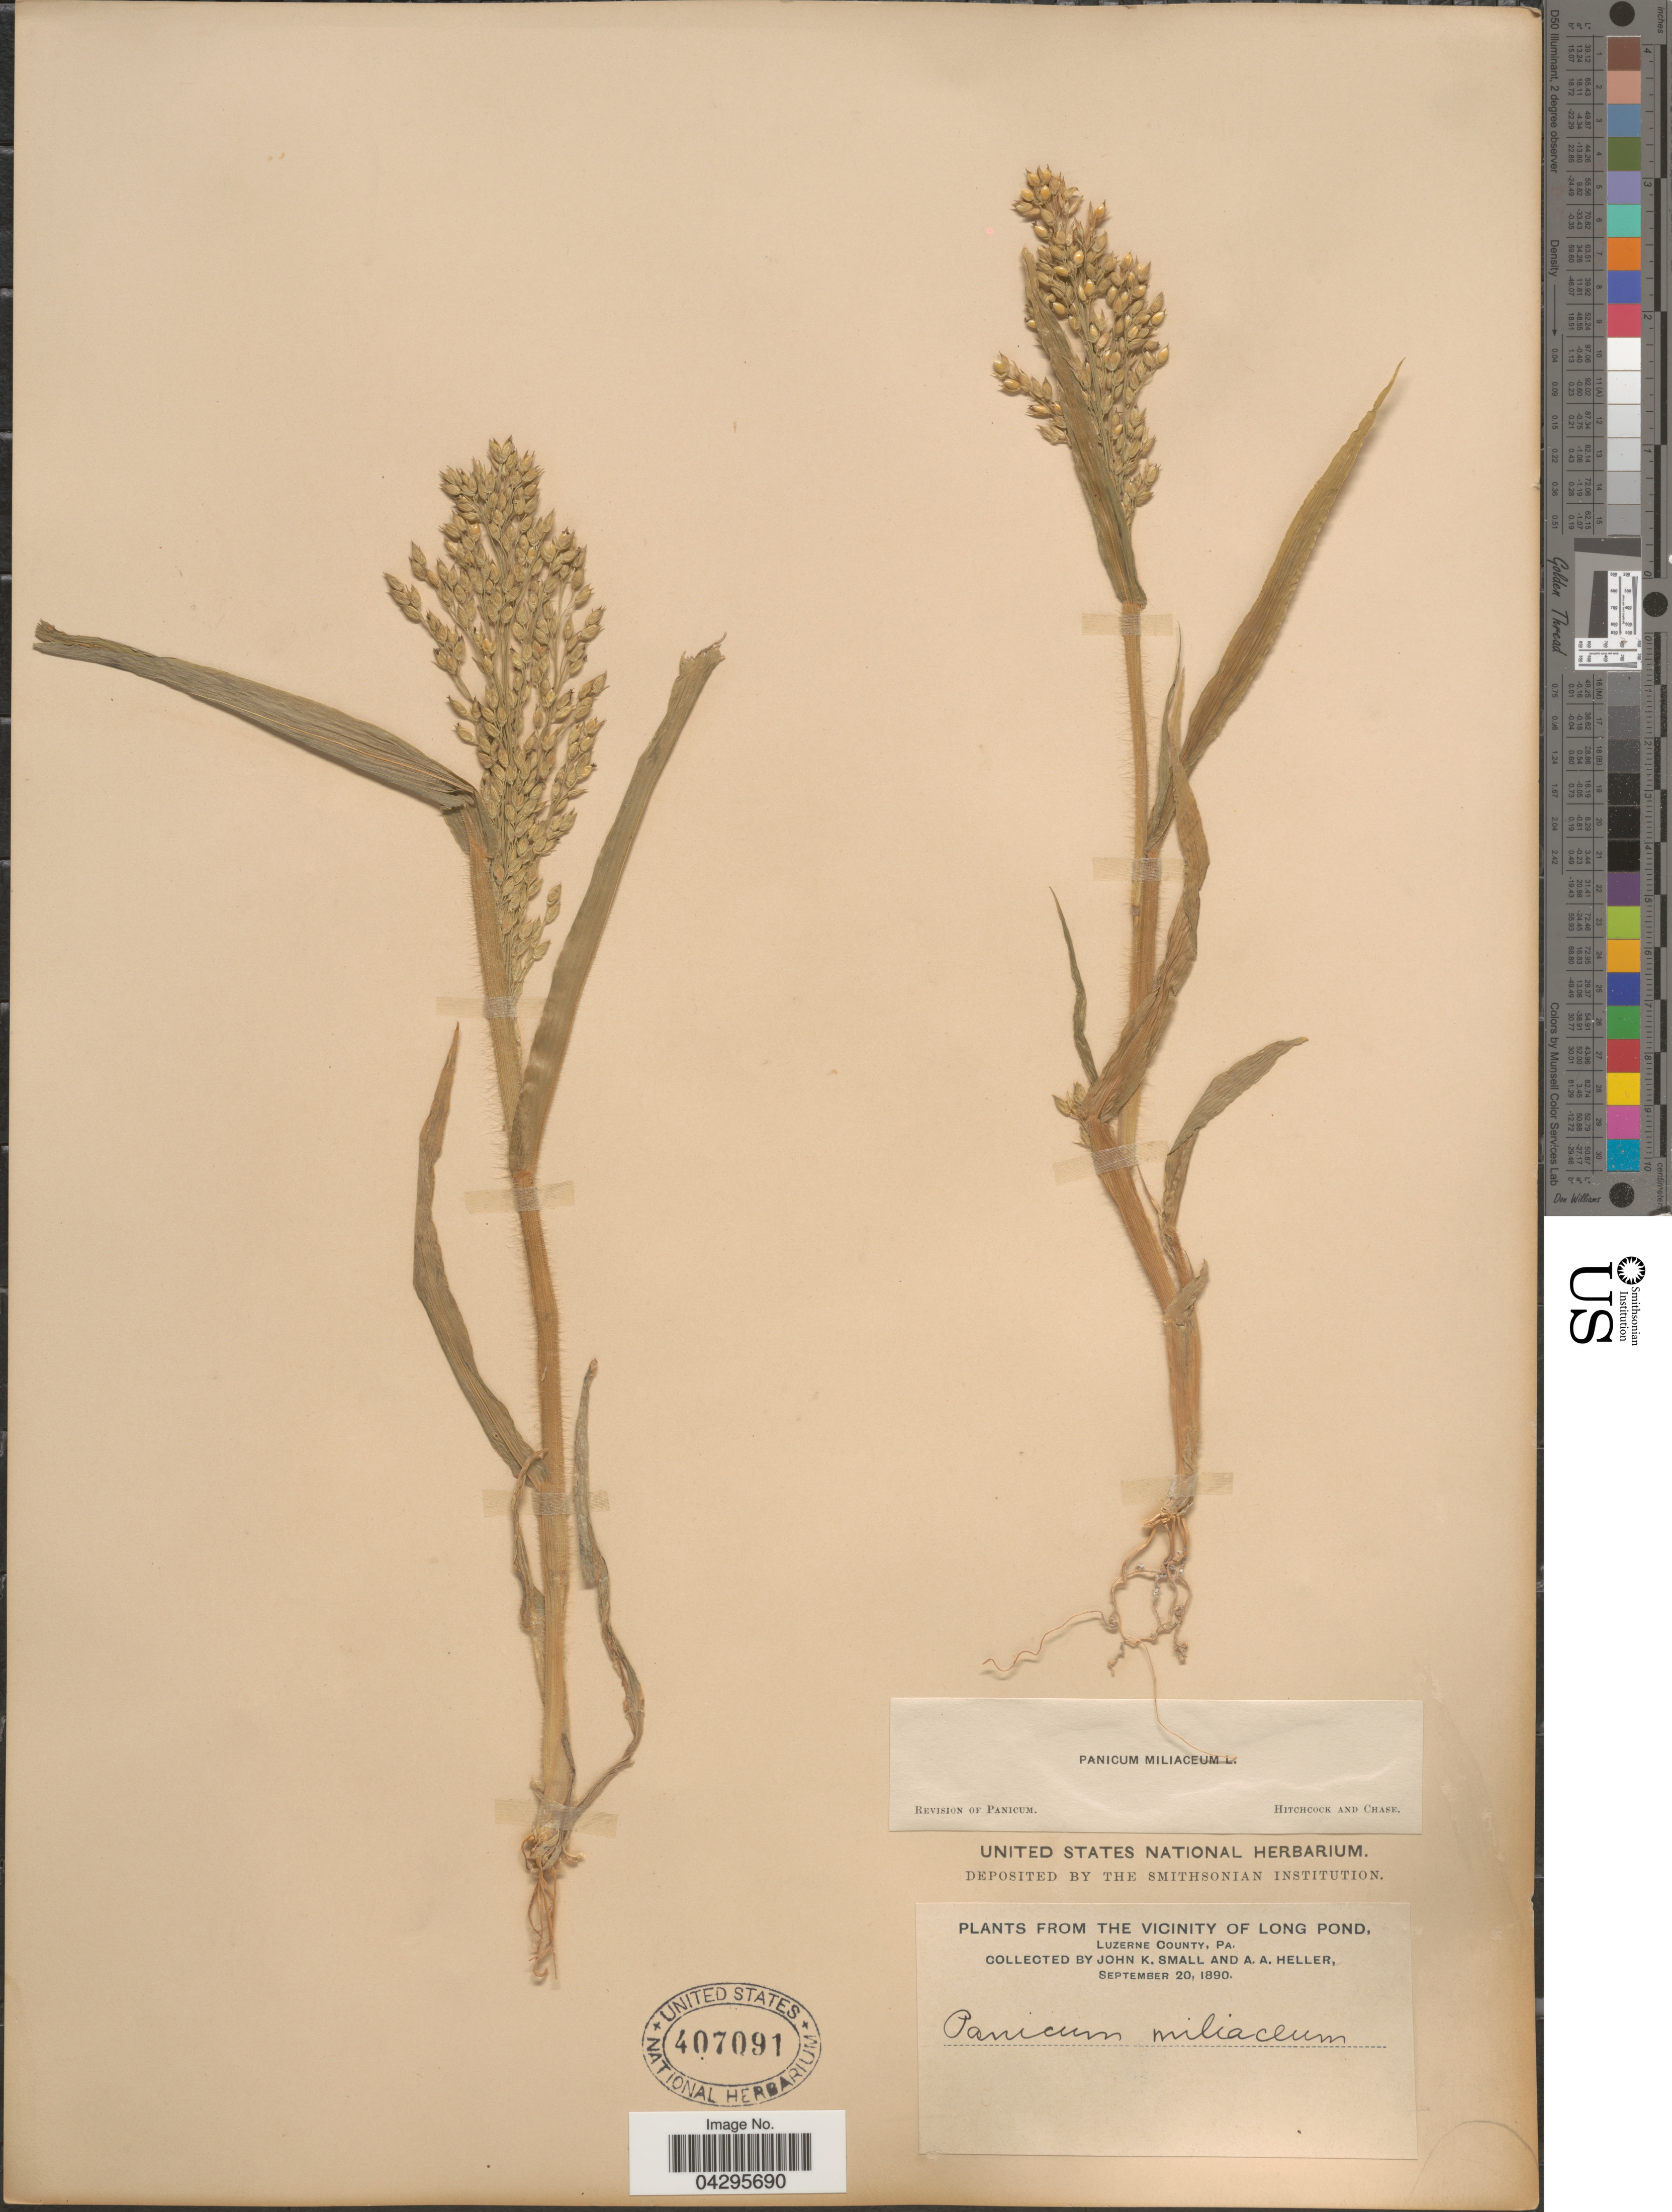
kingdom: Plantae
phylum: Tracheophyta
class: Liliopsida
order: Poales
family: Poaceae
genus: Panicum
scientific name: Panicum miliaceum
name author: L.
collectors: J. K. Small & A. A. Heller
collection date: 1890-09-20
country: United States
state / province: Pennsylvania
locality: Vicinity of Long Pond, Luzerne County.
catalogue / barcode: US 407091